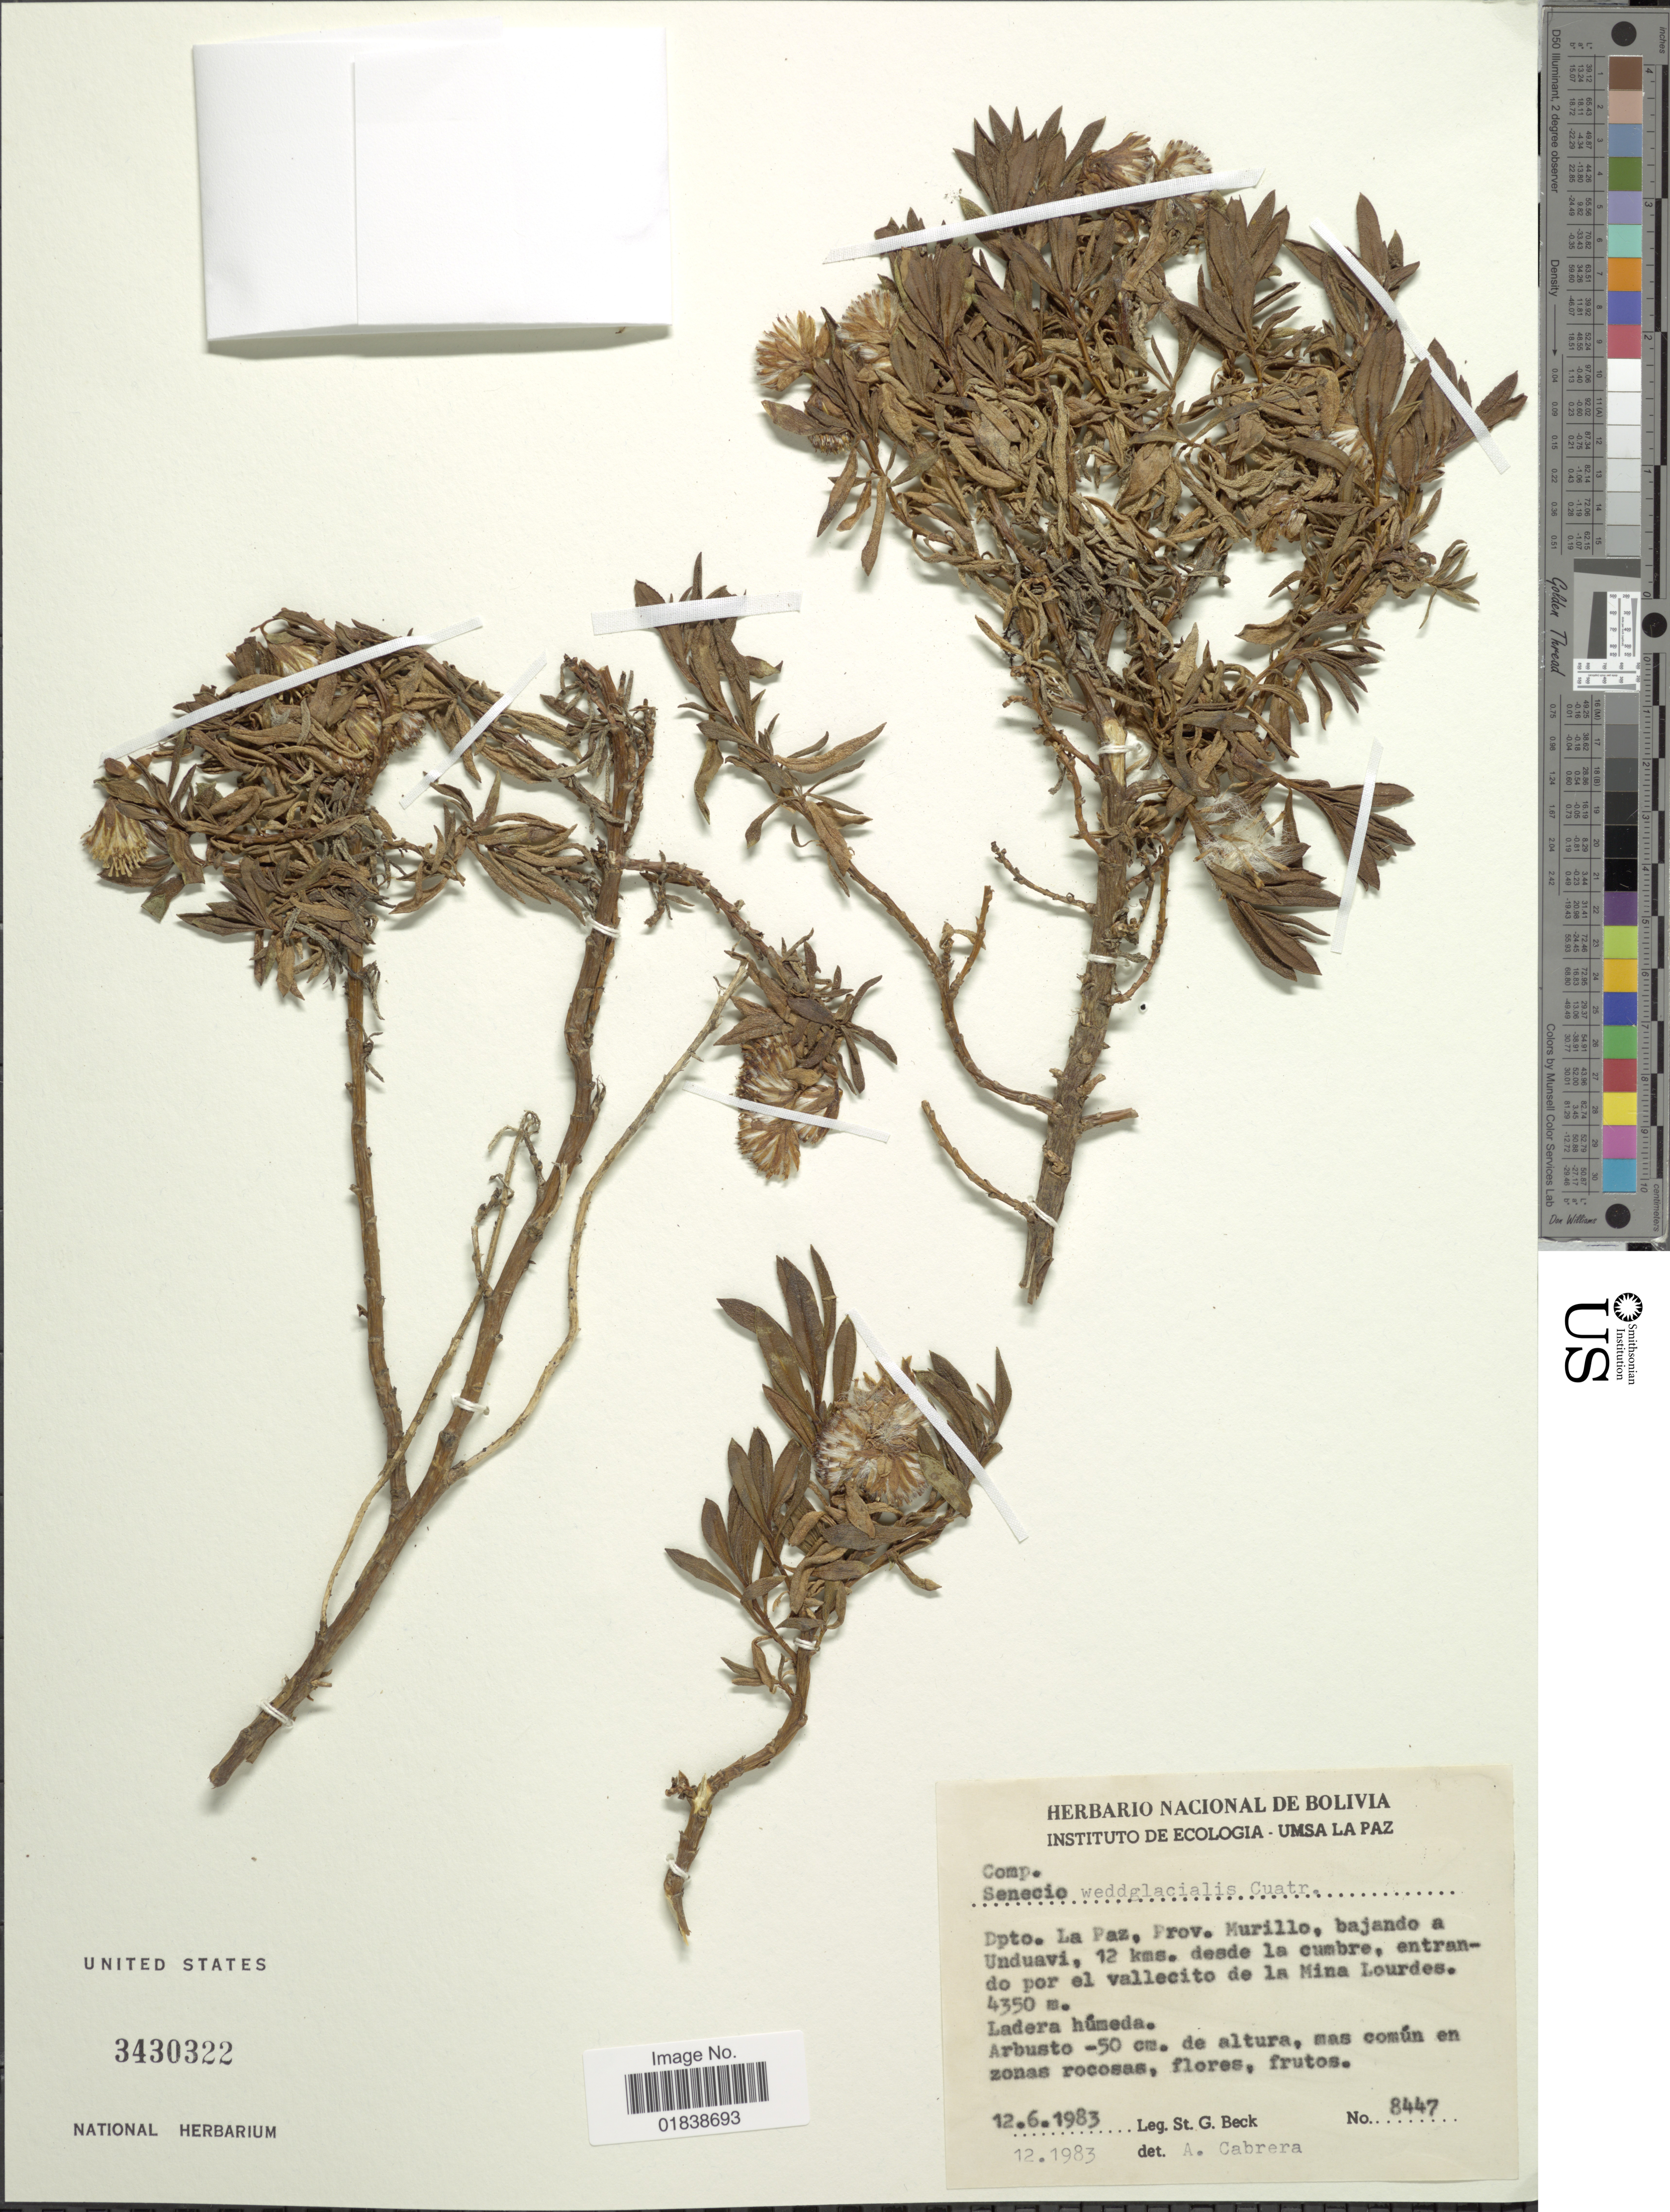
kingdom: Plantae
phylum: Tracheophyta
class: Magnoliopsida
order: Asterales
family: Asteraceae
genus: Senecio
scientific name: Senecio wedglacialis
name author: Cuatrec.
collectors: S. G. Beck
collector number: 8447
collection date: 1983-06-12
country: Bolivia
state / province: La Paz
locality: Prov. Murillo, bajando a Unduavi, 12 kms desde la cumbre, entrando por el vallecito de la Mina Lourdes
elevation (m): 4350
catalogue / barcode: US 3430322